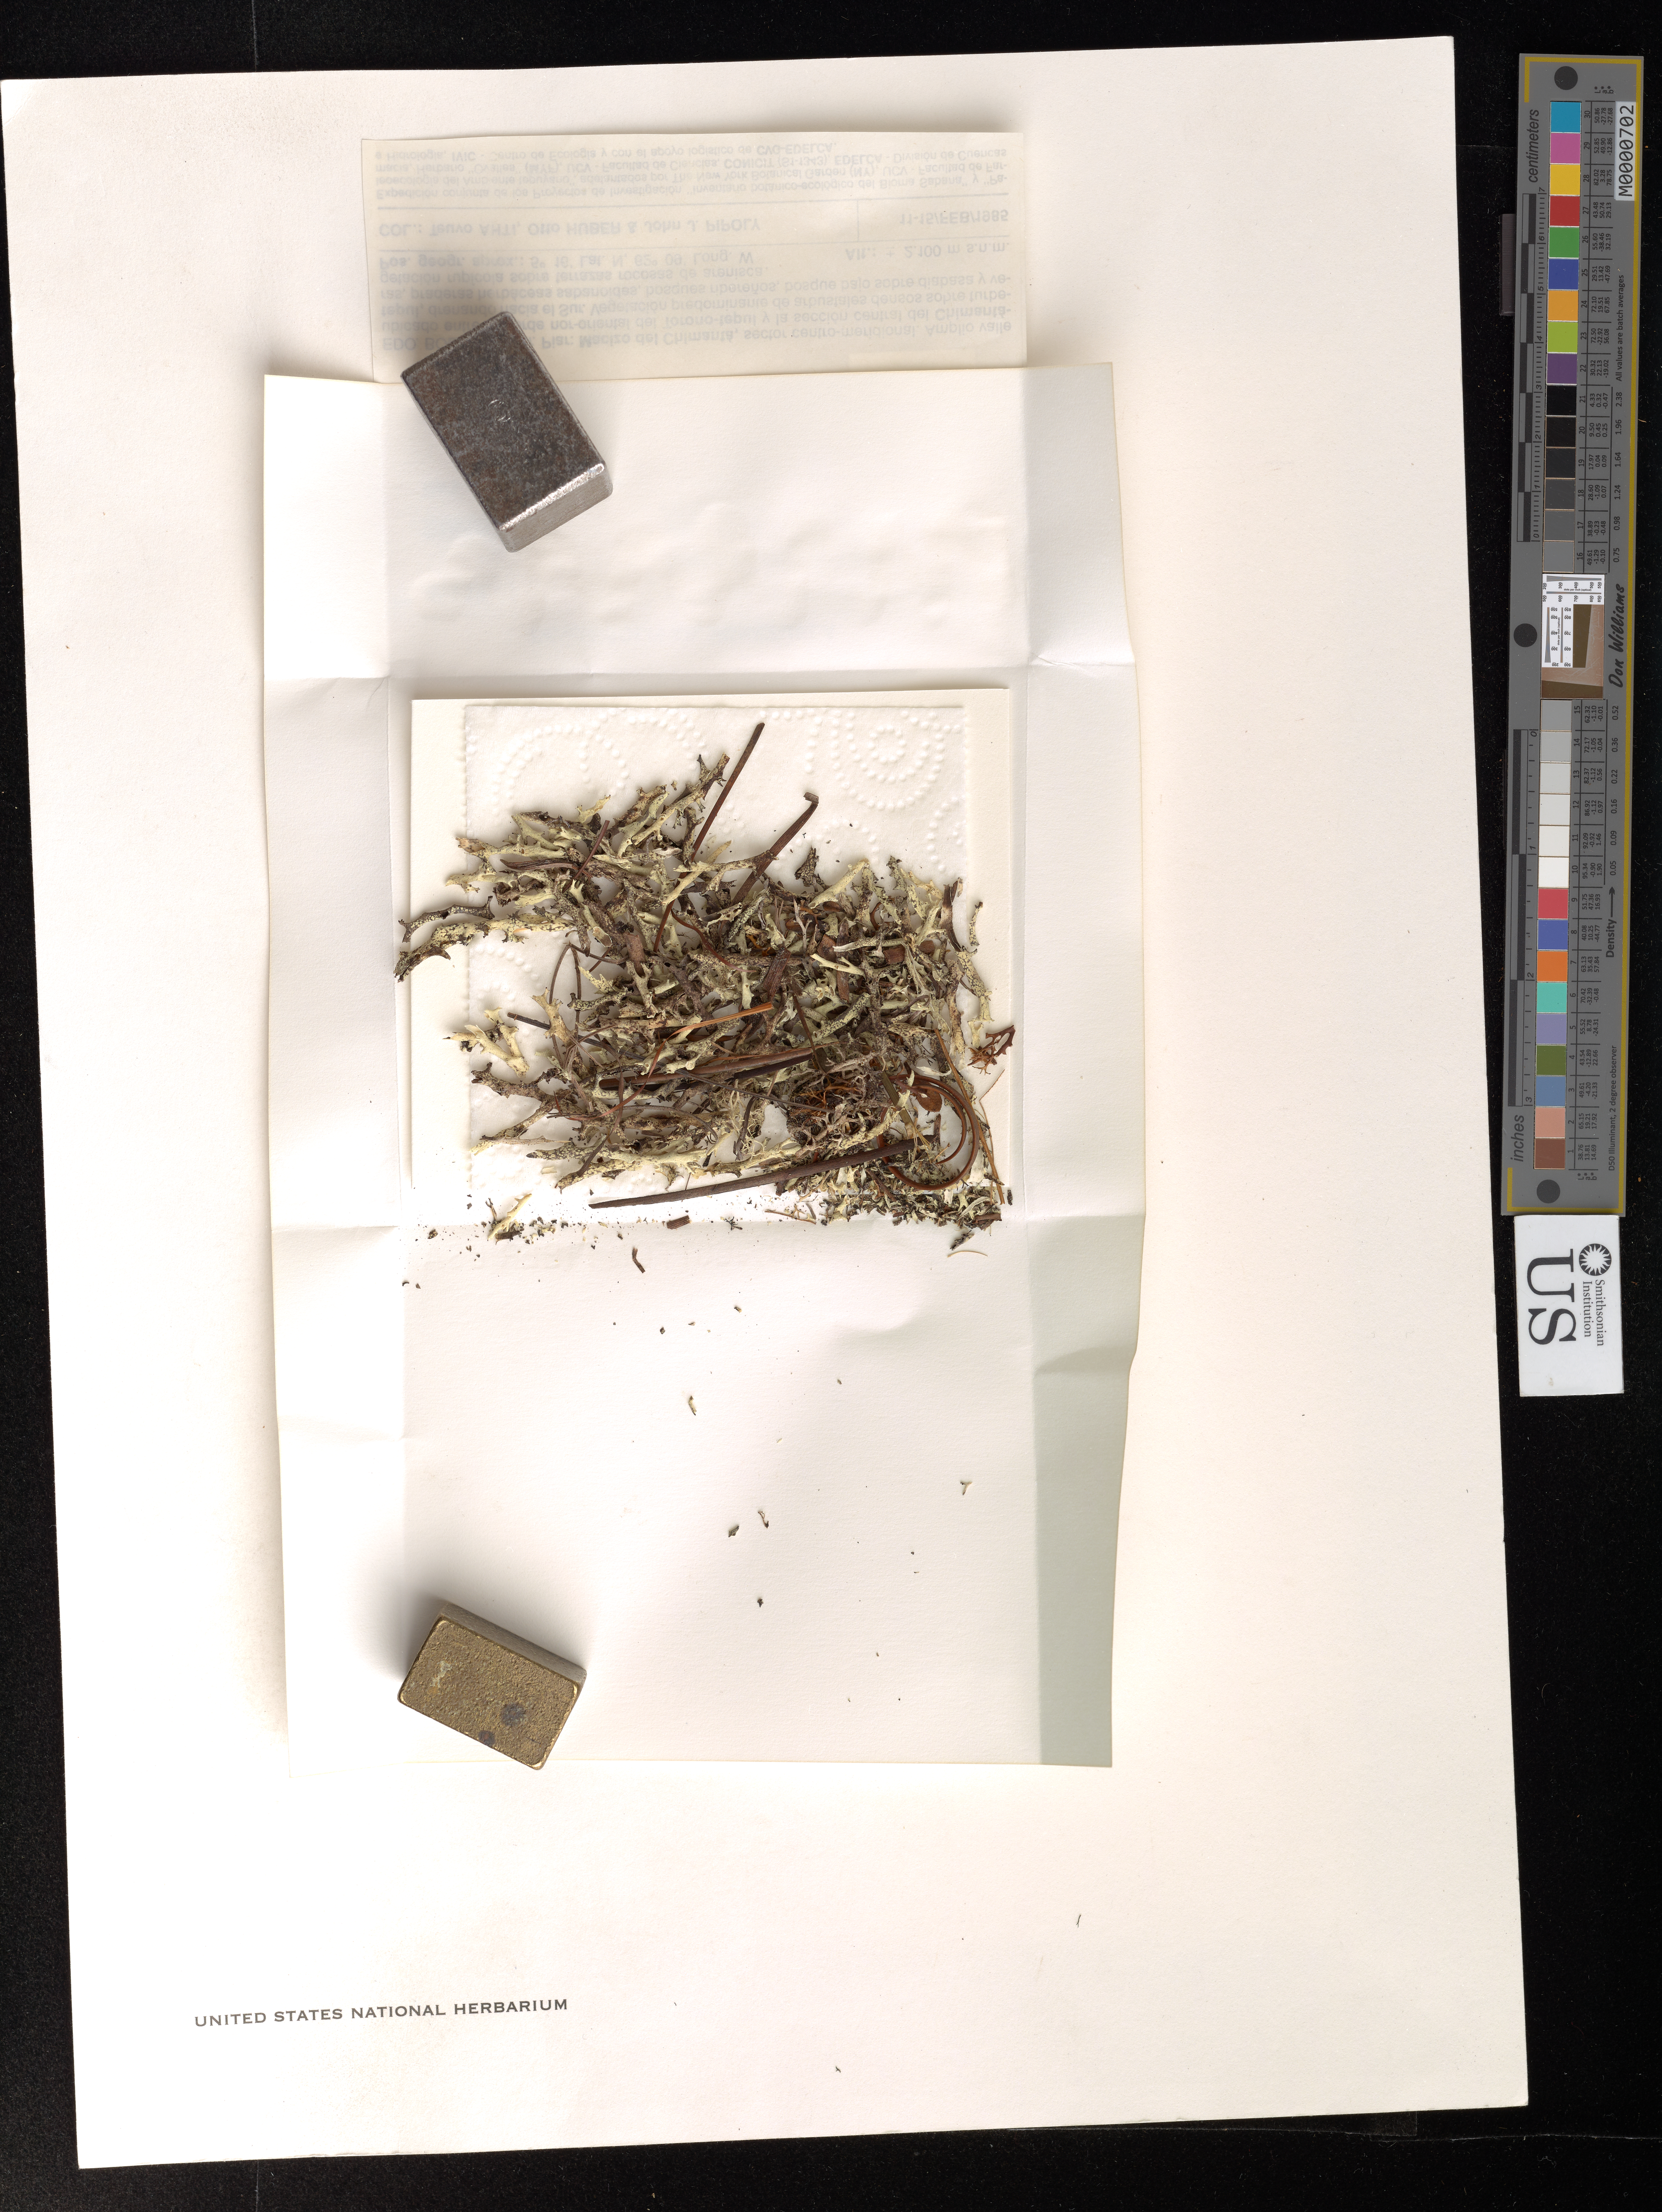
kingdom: Fungi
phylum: Ascomycota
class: Lecanoromycetes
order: Lecanorales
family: Cladoniaceae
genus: Cladonia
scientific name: Cladonia sufflata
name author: Ahti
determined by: Ahti, Teuvo T.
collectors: T. T. Ahti, O. Huber & J. Pipoly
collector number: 45219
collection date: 1985-02-11/1985-02-15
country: Venezuela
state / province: Bolívar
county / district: Piar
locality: Macizo del Chimantá, sector centro-meridional. Amplio valle ubicado entre el borde nor-oriental del Torono-tepui y la sección central del Chimantá-tepui, drenando hacia el Sur.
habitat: Vegetación predominante de arbustales densos sobre turberas, praderas herbáceas sabanoides, bosques ribereños, bosque bajo sobre diabasa y vegetación rupícola sobre terrazas rocosas de arenisca.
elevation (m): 2100